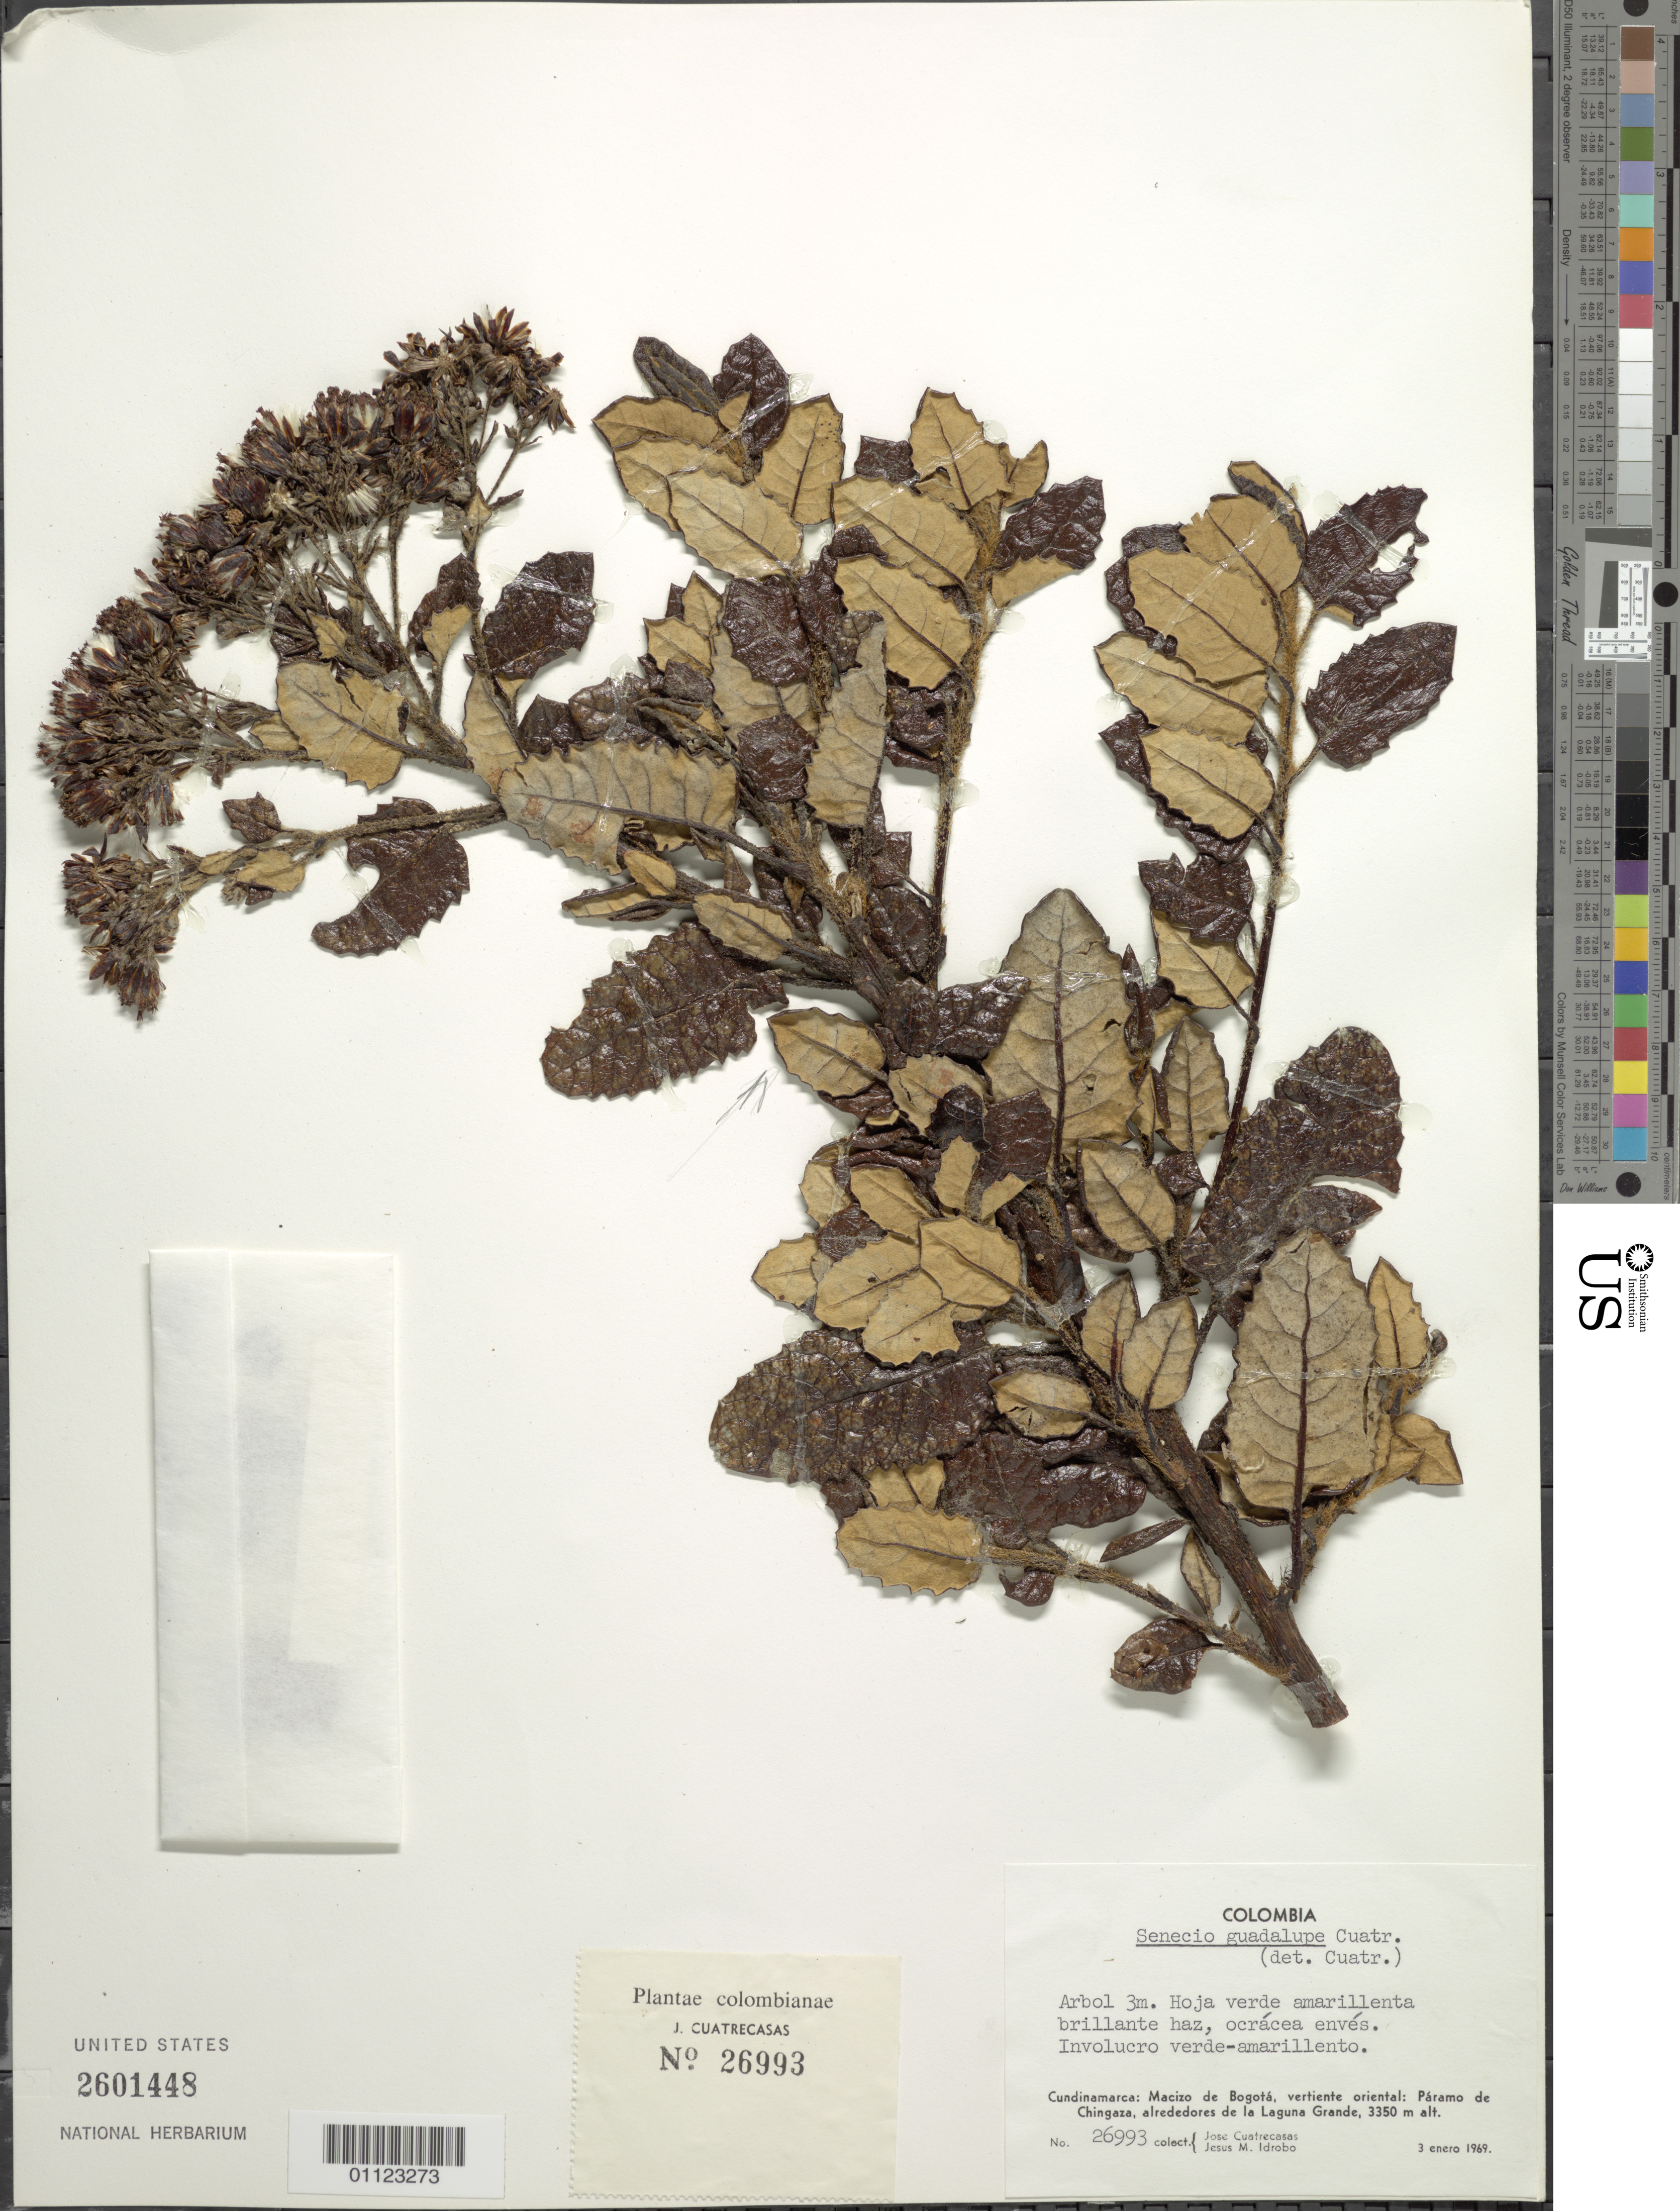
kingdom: Plantae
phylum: Tracheophyta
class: Magnoliopsida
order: Asterales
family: Asteraceae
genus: Pentacalia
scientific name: Pentacalia guadalupe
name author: (Cuatrec.) Cuatrec.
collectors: J. Cuatrecasas & J. M. Idrobo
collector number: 26993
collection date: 1969-01-03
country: Colombia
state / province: Cundinamarca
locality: Macizo de Bogotá, vertiente oriental: Páramo de Chingaza, alrededores de la Laguna Grande.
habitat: Paramo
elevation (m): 3350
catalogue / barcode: US 2601448